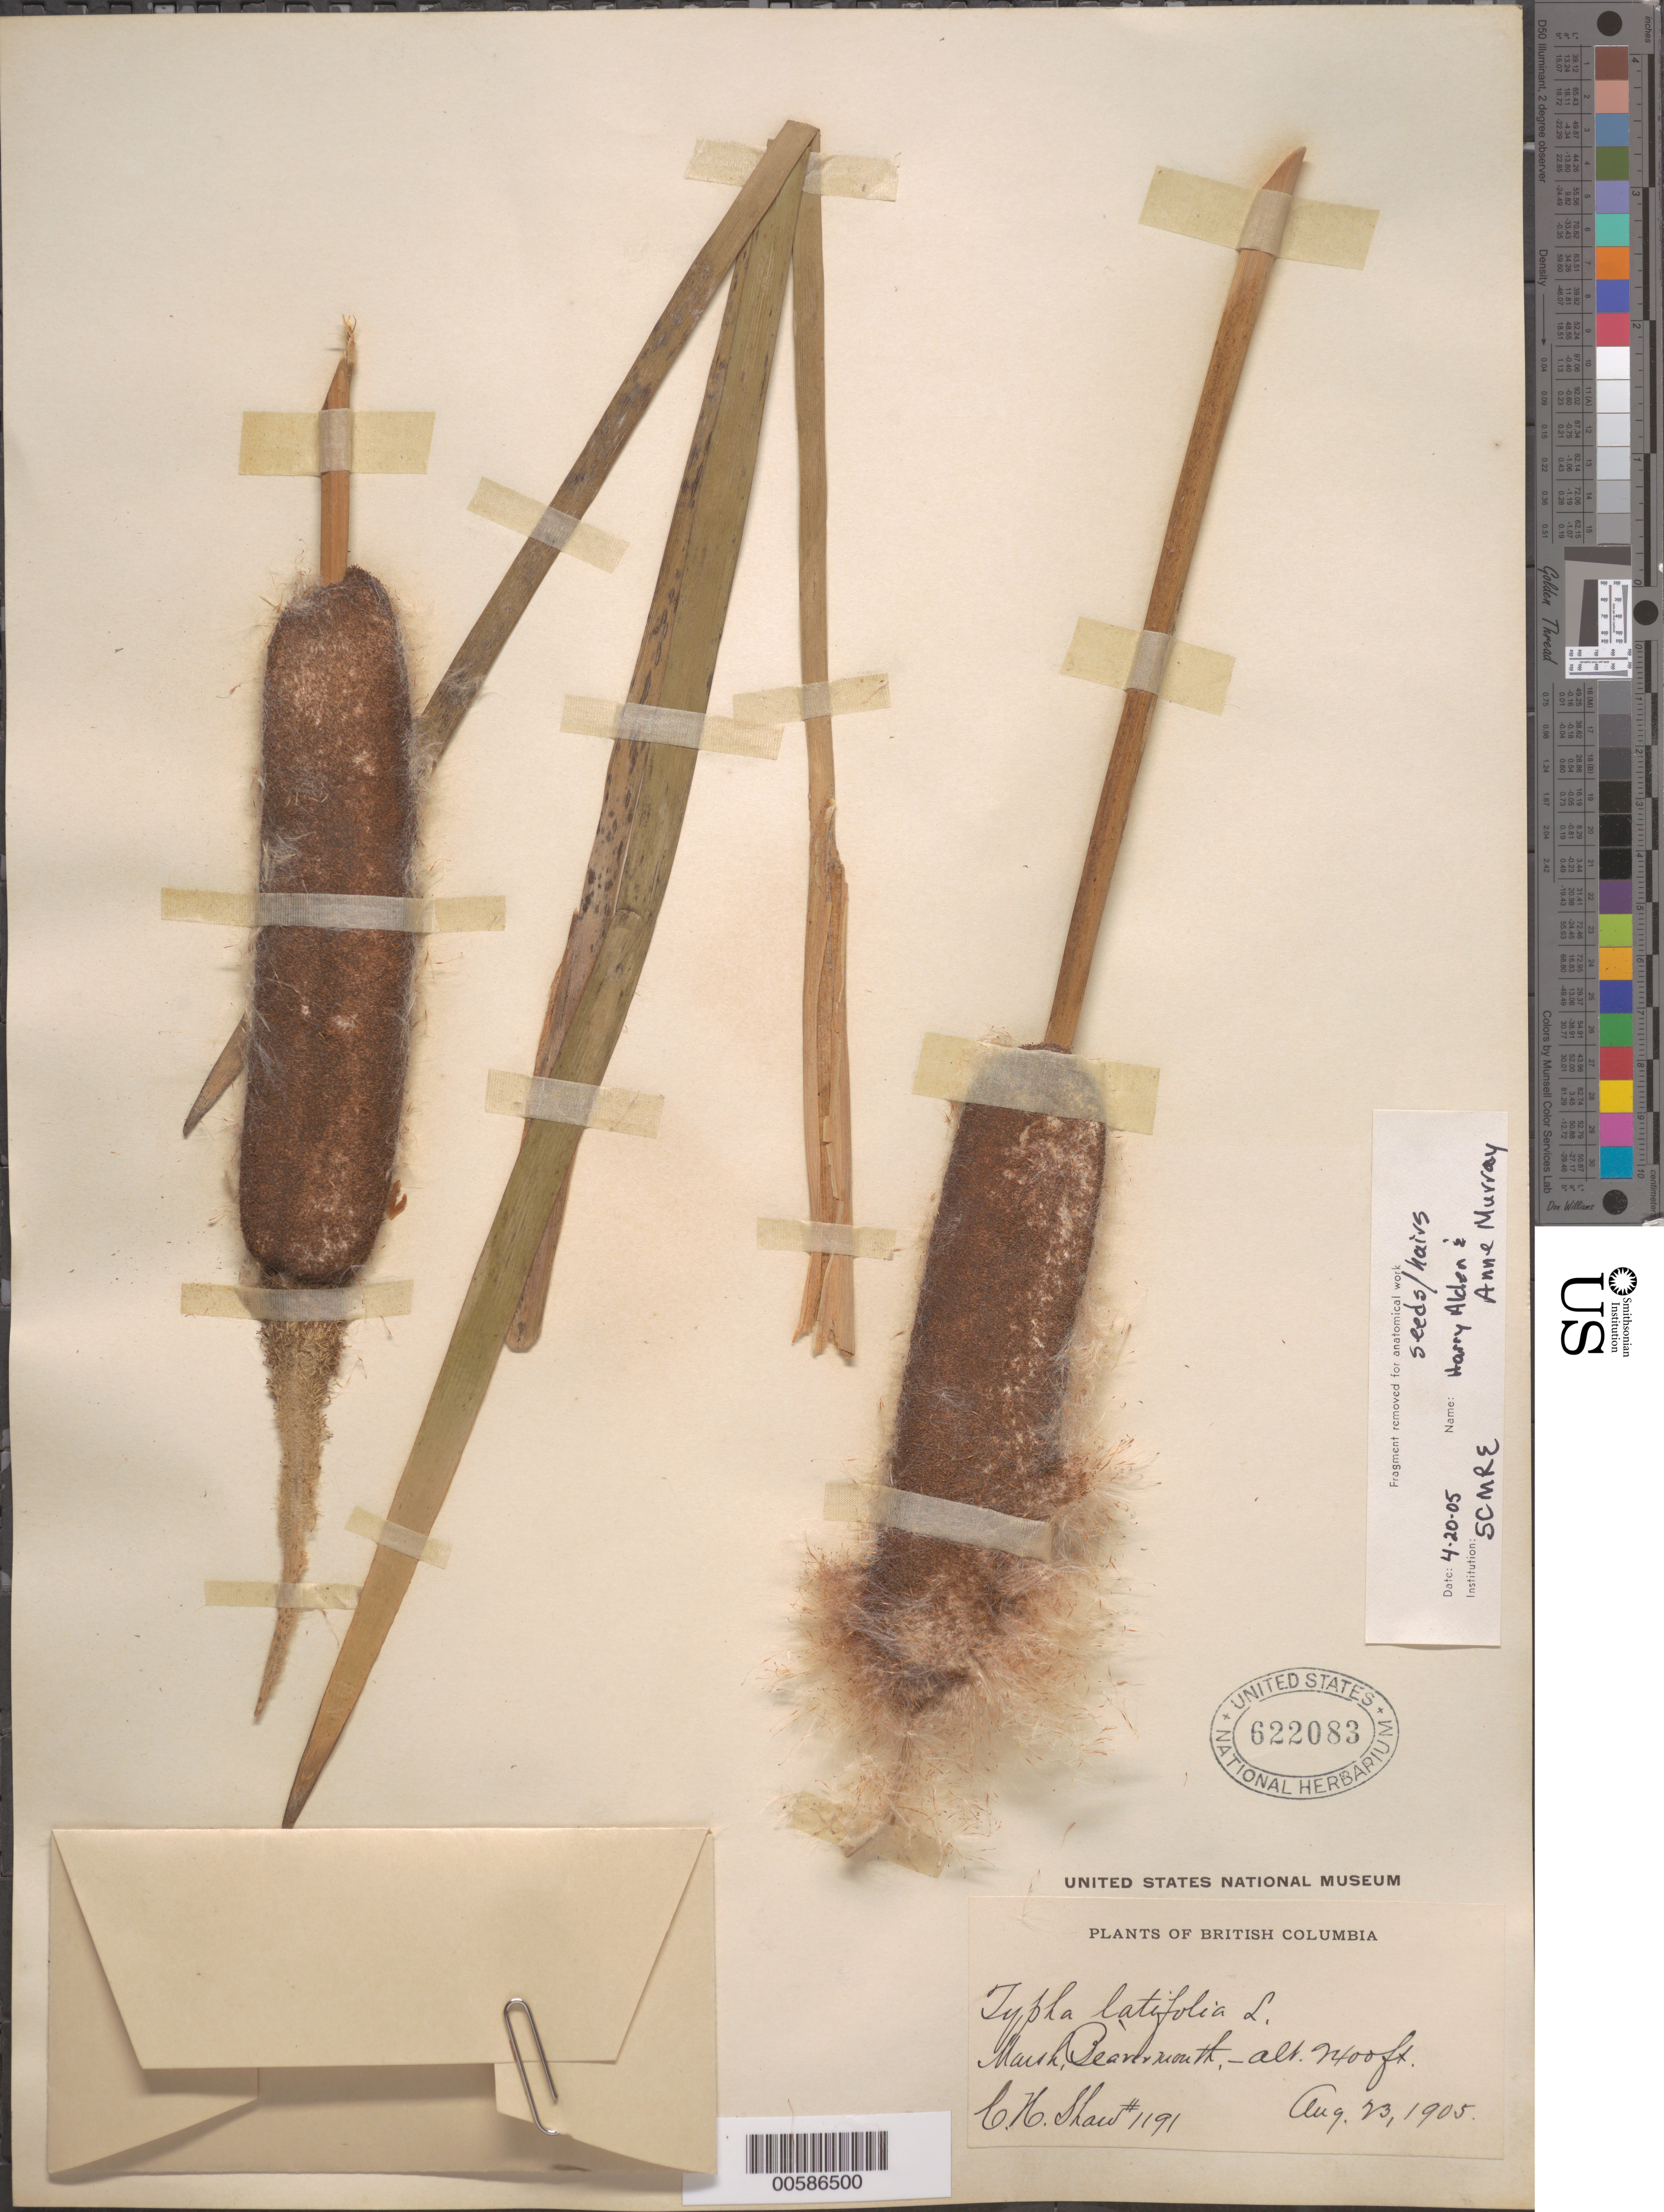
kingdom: Plantae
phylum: Tracheophyta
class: Liliopsida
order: Poales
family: Typhaceae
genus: Typha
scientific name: Typha latifolia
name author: L.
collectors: C. H. Shaw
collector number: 1191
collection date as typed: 23 Aug 1905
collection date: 1905-08-23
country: Canada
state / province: British Columbia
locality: Beavermouth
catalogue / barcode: US 622083